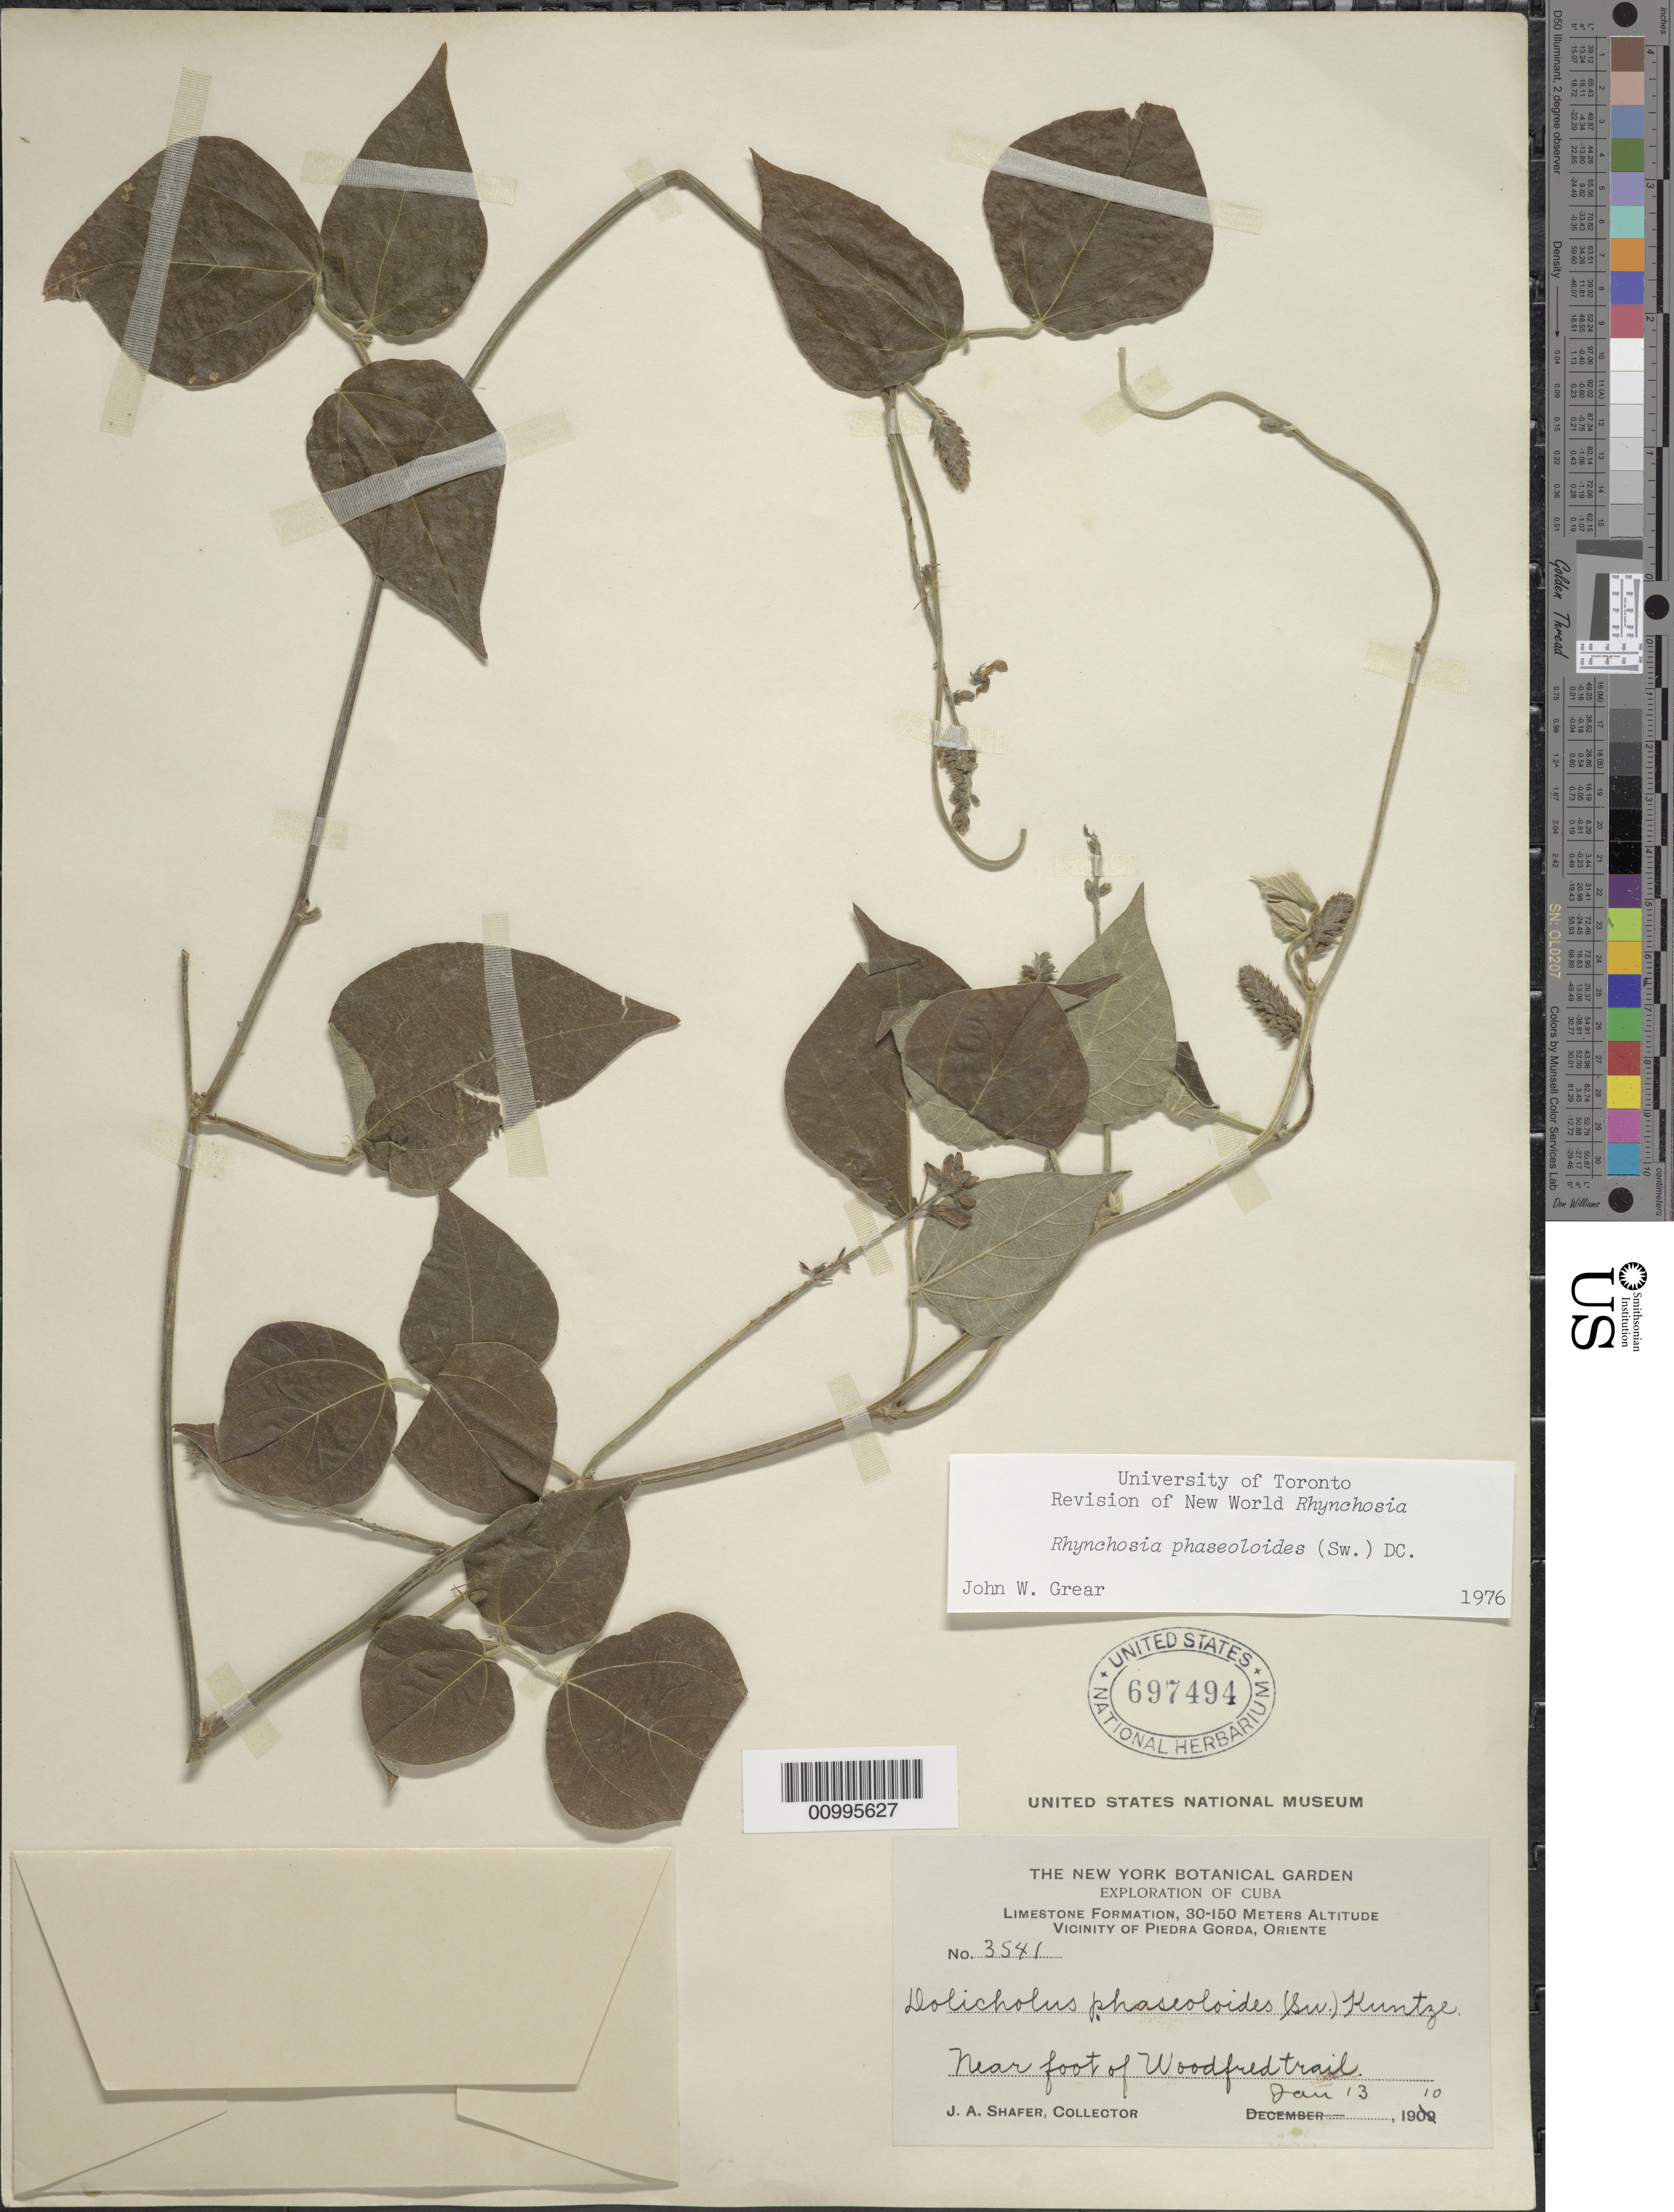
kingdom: Plantae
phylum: Tracheophyta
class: Magnoliopsida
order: Fabales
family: Fabaceae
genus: Rhynchosia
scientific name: Rhynchosia phaseoloides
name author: (Sw.) DC.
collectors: J. A. Shafer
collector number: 3541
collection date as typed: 13 Jan 1910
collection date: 1910-01-13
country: Cuba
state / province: Oriente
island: Cuba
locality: Vicinity of Piedra Gorda, Oriente Near foot of Woodfred trail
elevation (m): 30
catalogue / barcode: US 697494